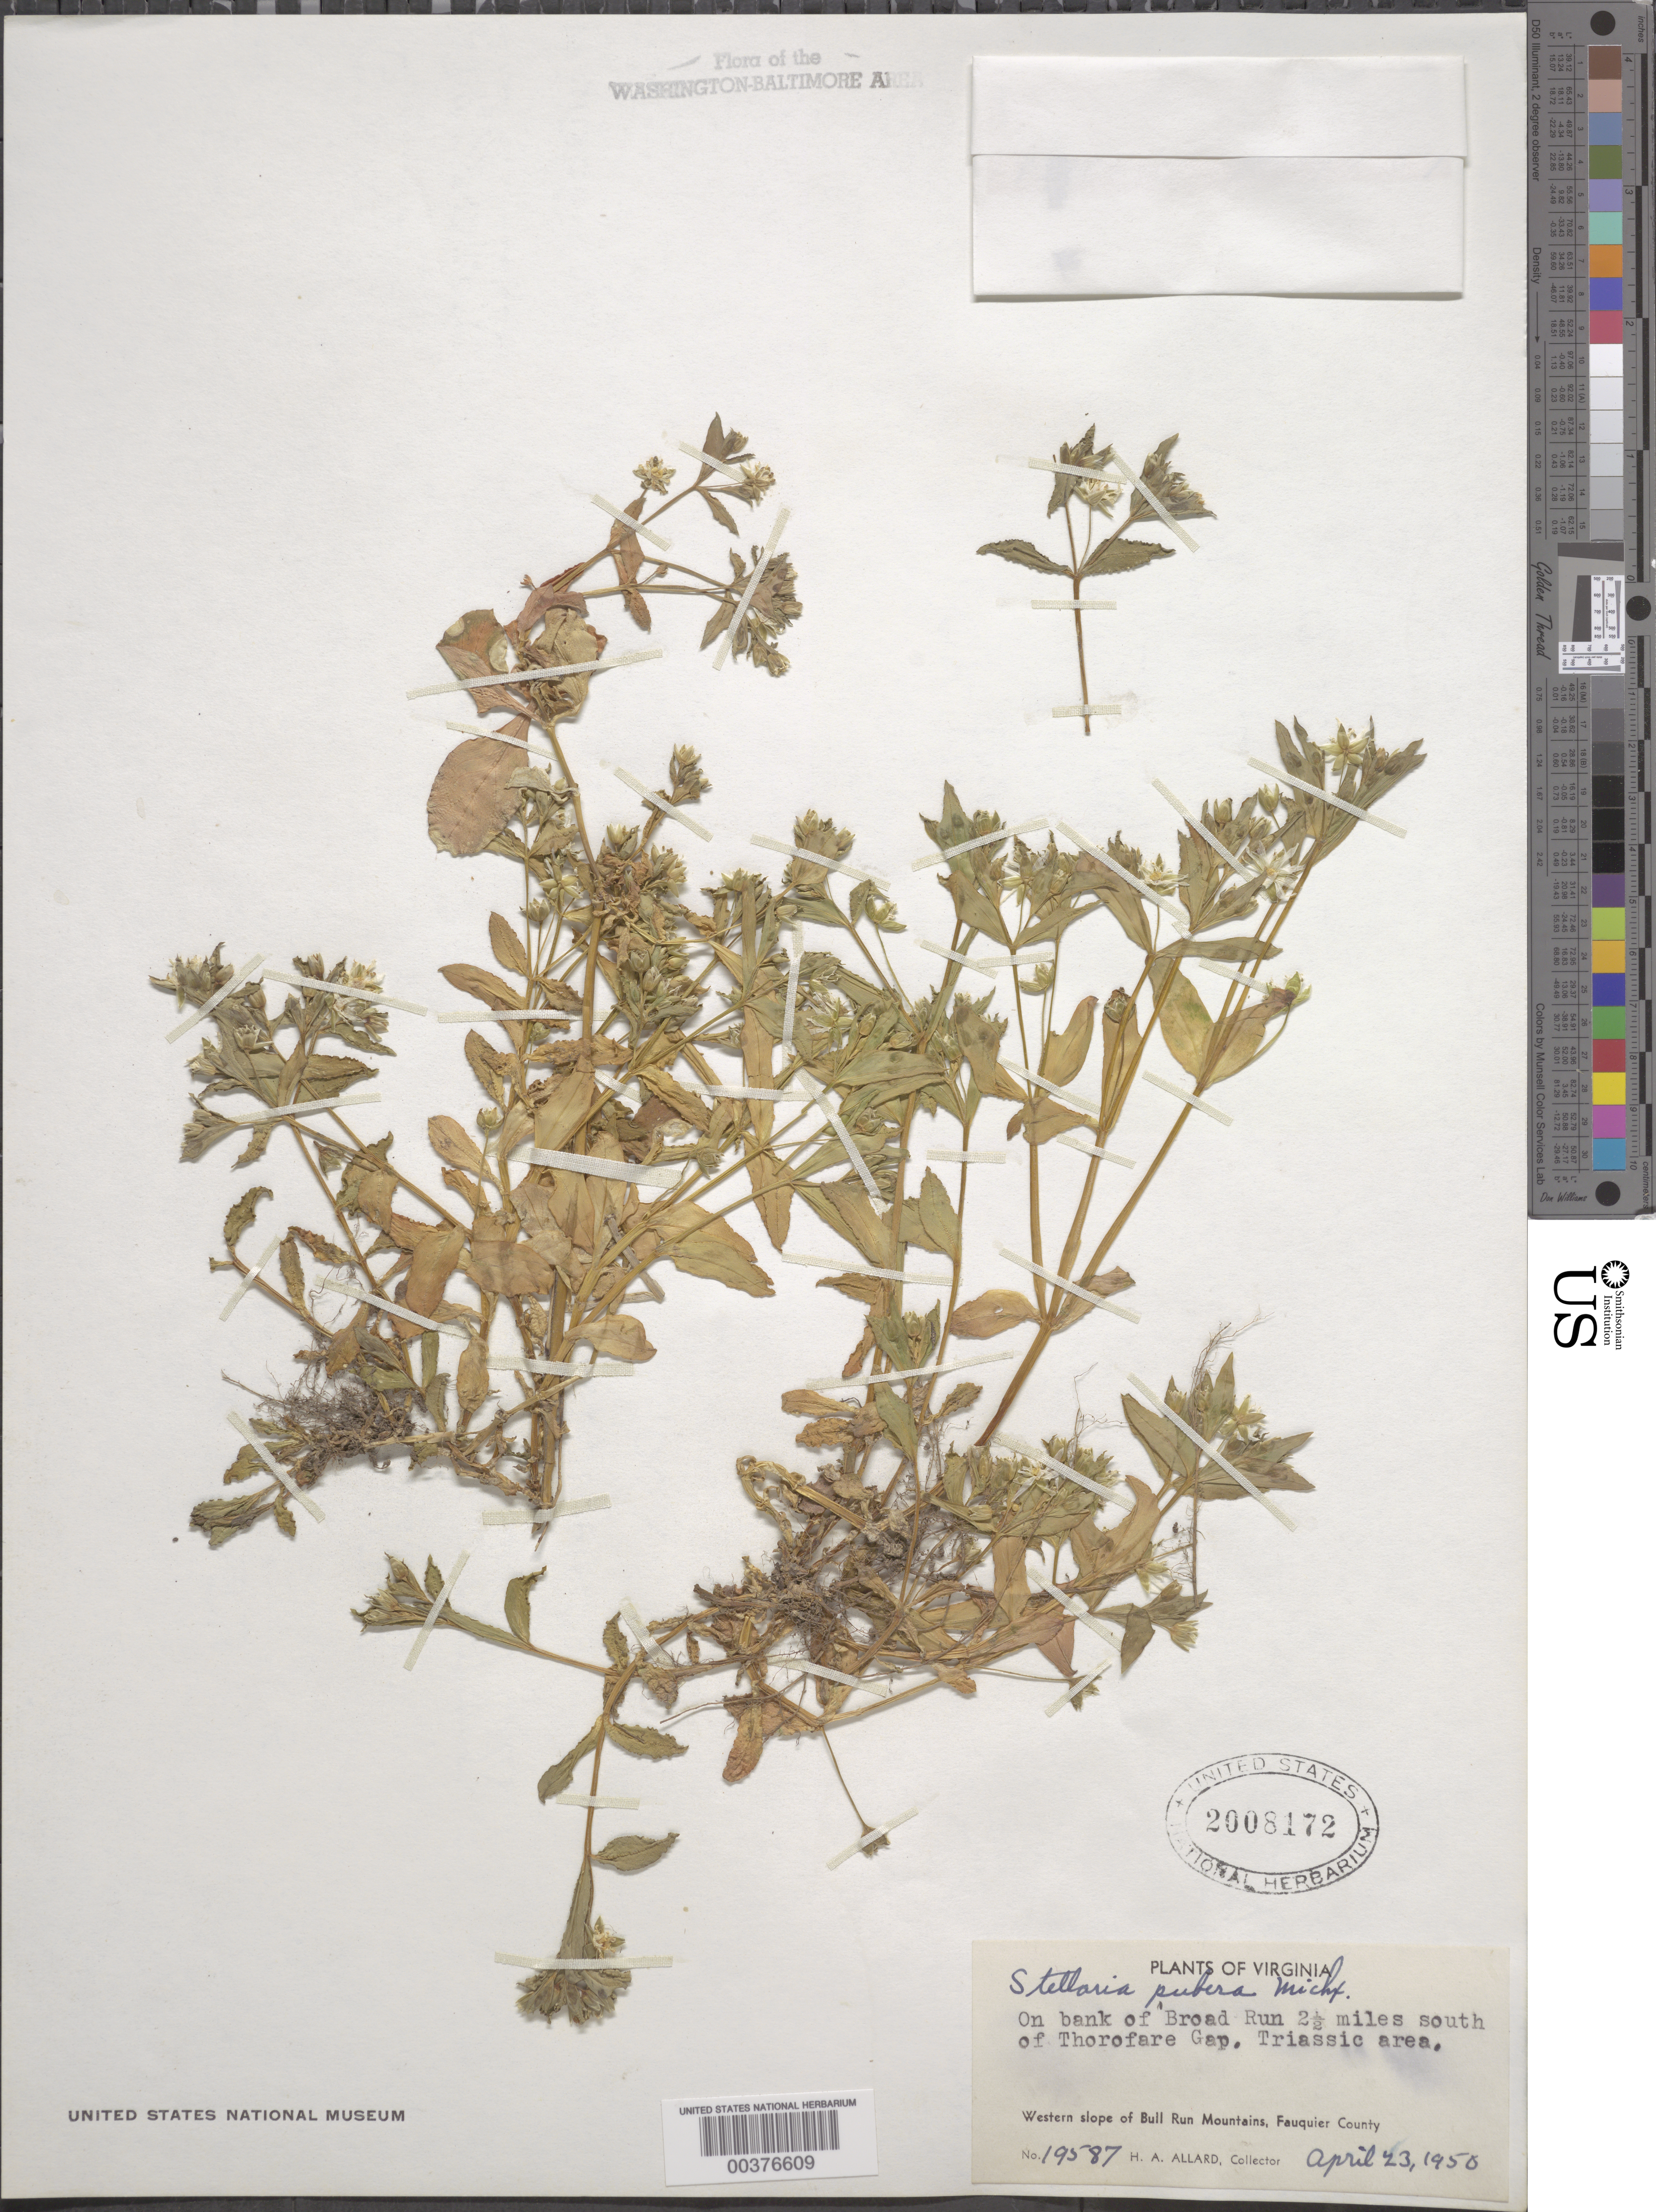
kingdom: Plantae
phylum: Tracheophyta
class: Magnoliopsida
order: Caryophyllales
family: Caryophyllaceae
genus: Stellaria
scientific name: Stellaria pubera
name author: Michx.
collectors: H. A. Allard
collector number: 19587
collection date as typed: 23 Apr 1950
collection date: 1950-04-23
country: United States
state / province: Virginia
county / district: Fauquier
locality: Broad Run south of Thorofare Gap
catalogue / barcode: US 2008172